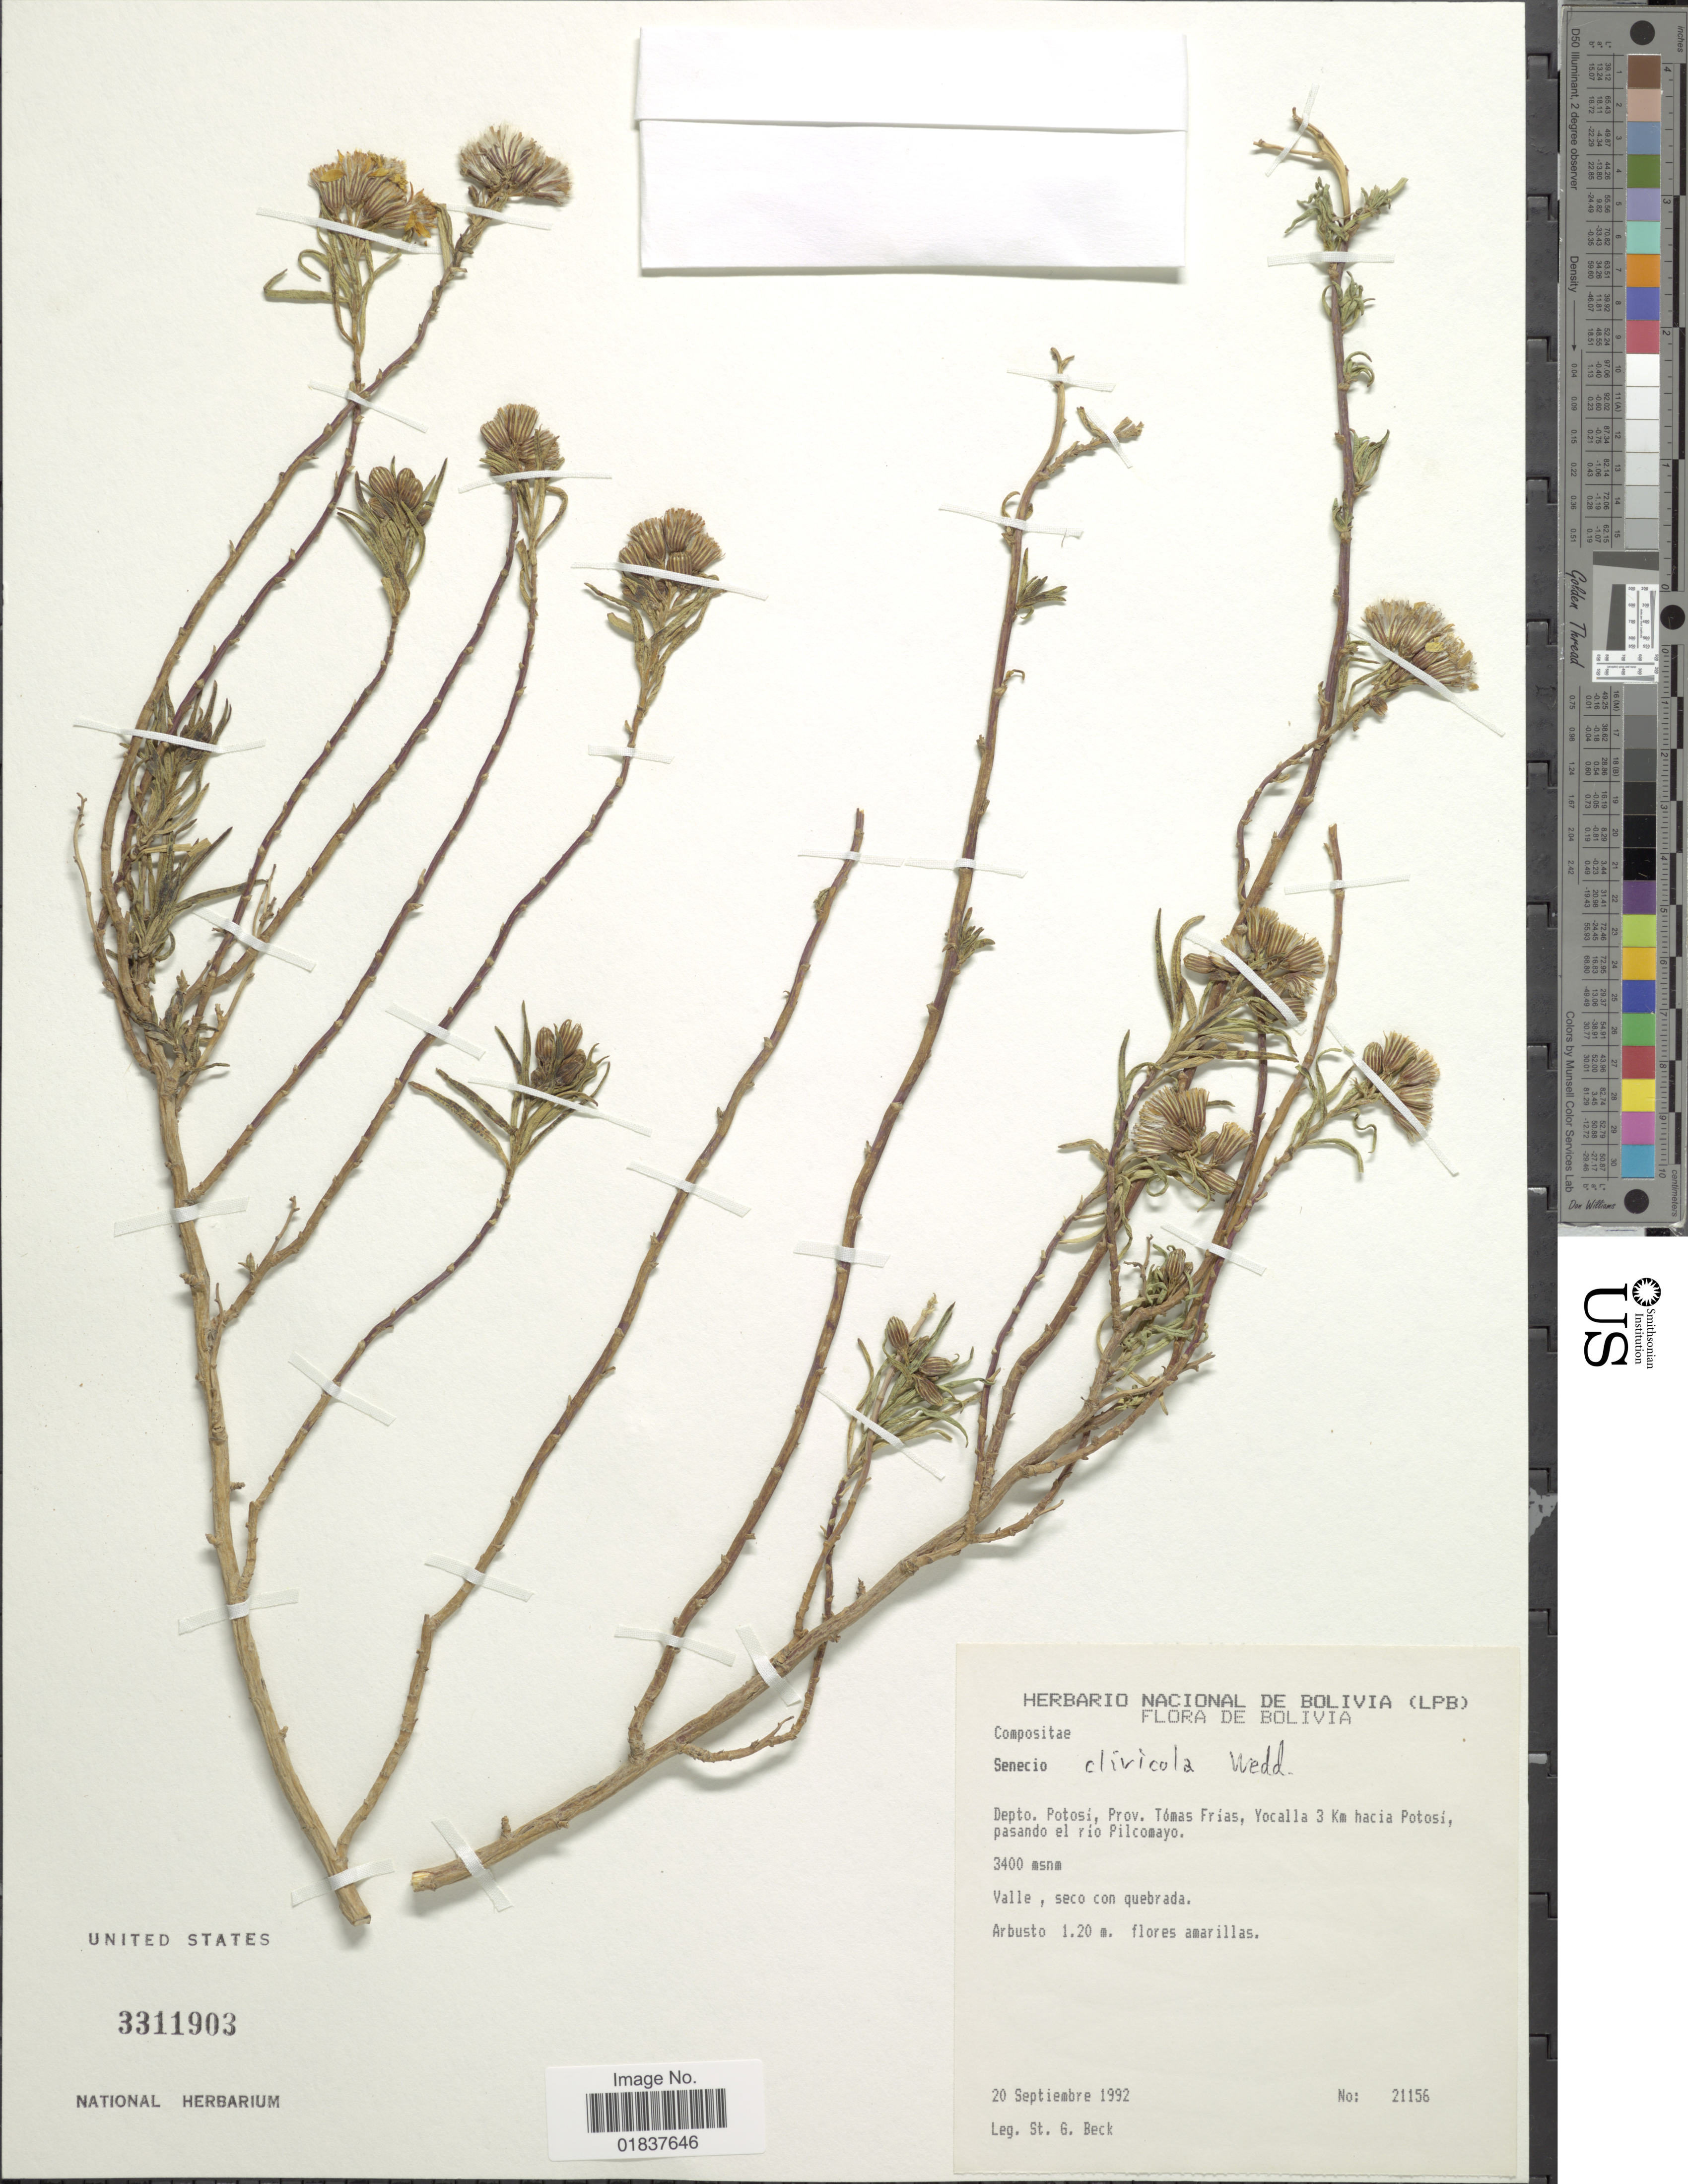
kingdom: Plantae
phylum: Tracheophyta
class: Magnoliopsida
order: Asterales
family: Asteraceae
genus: Senecio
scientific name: Senecio clivicola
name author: Wedd.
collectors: S. G. Beck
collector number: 21156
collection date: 1992-09-20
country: Bolivia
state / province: Potosi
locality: Prov. Tomas Frias, Yocalla 3 km hacia Potosi, pasando el rio Pilcomayo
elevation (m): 3400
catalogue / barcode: US 3311903